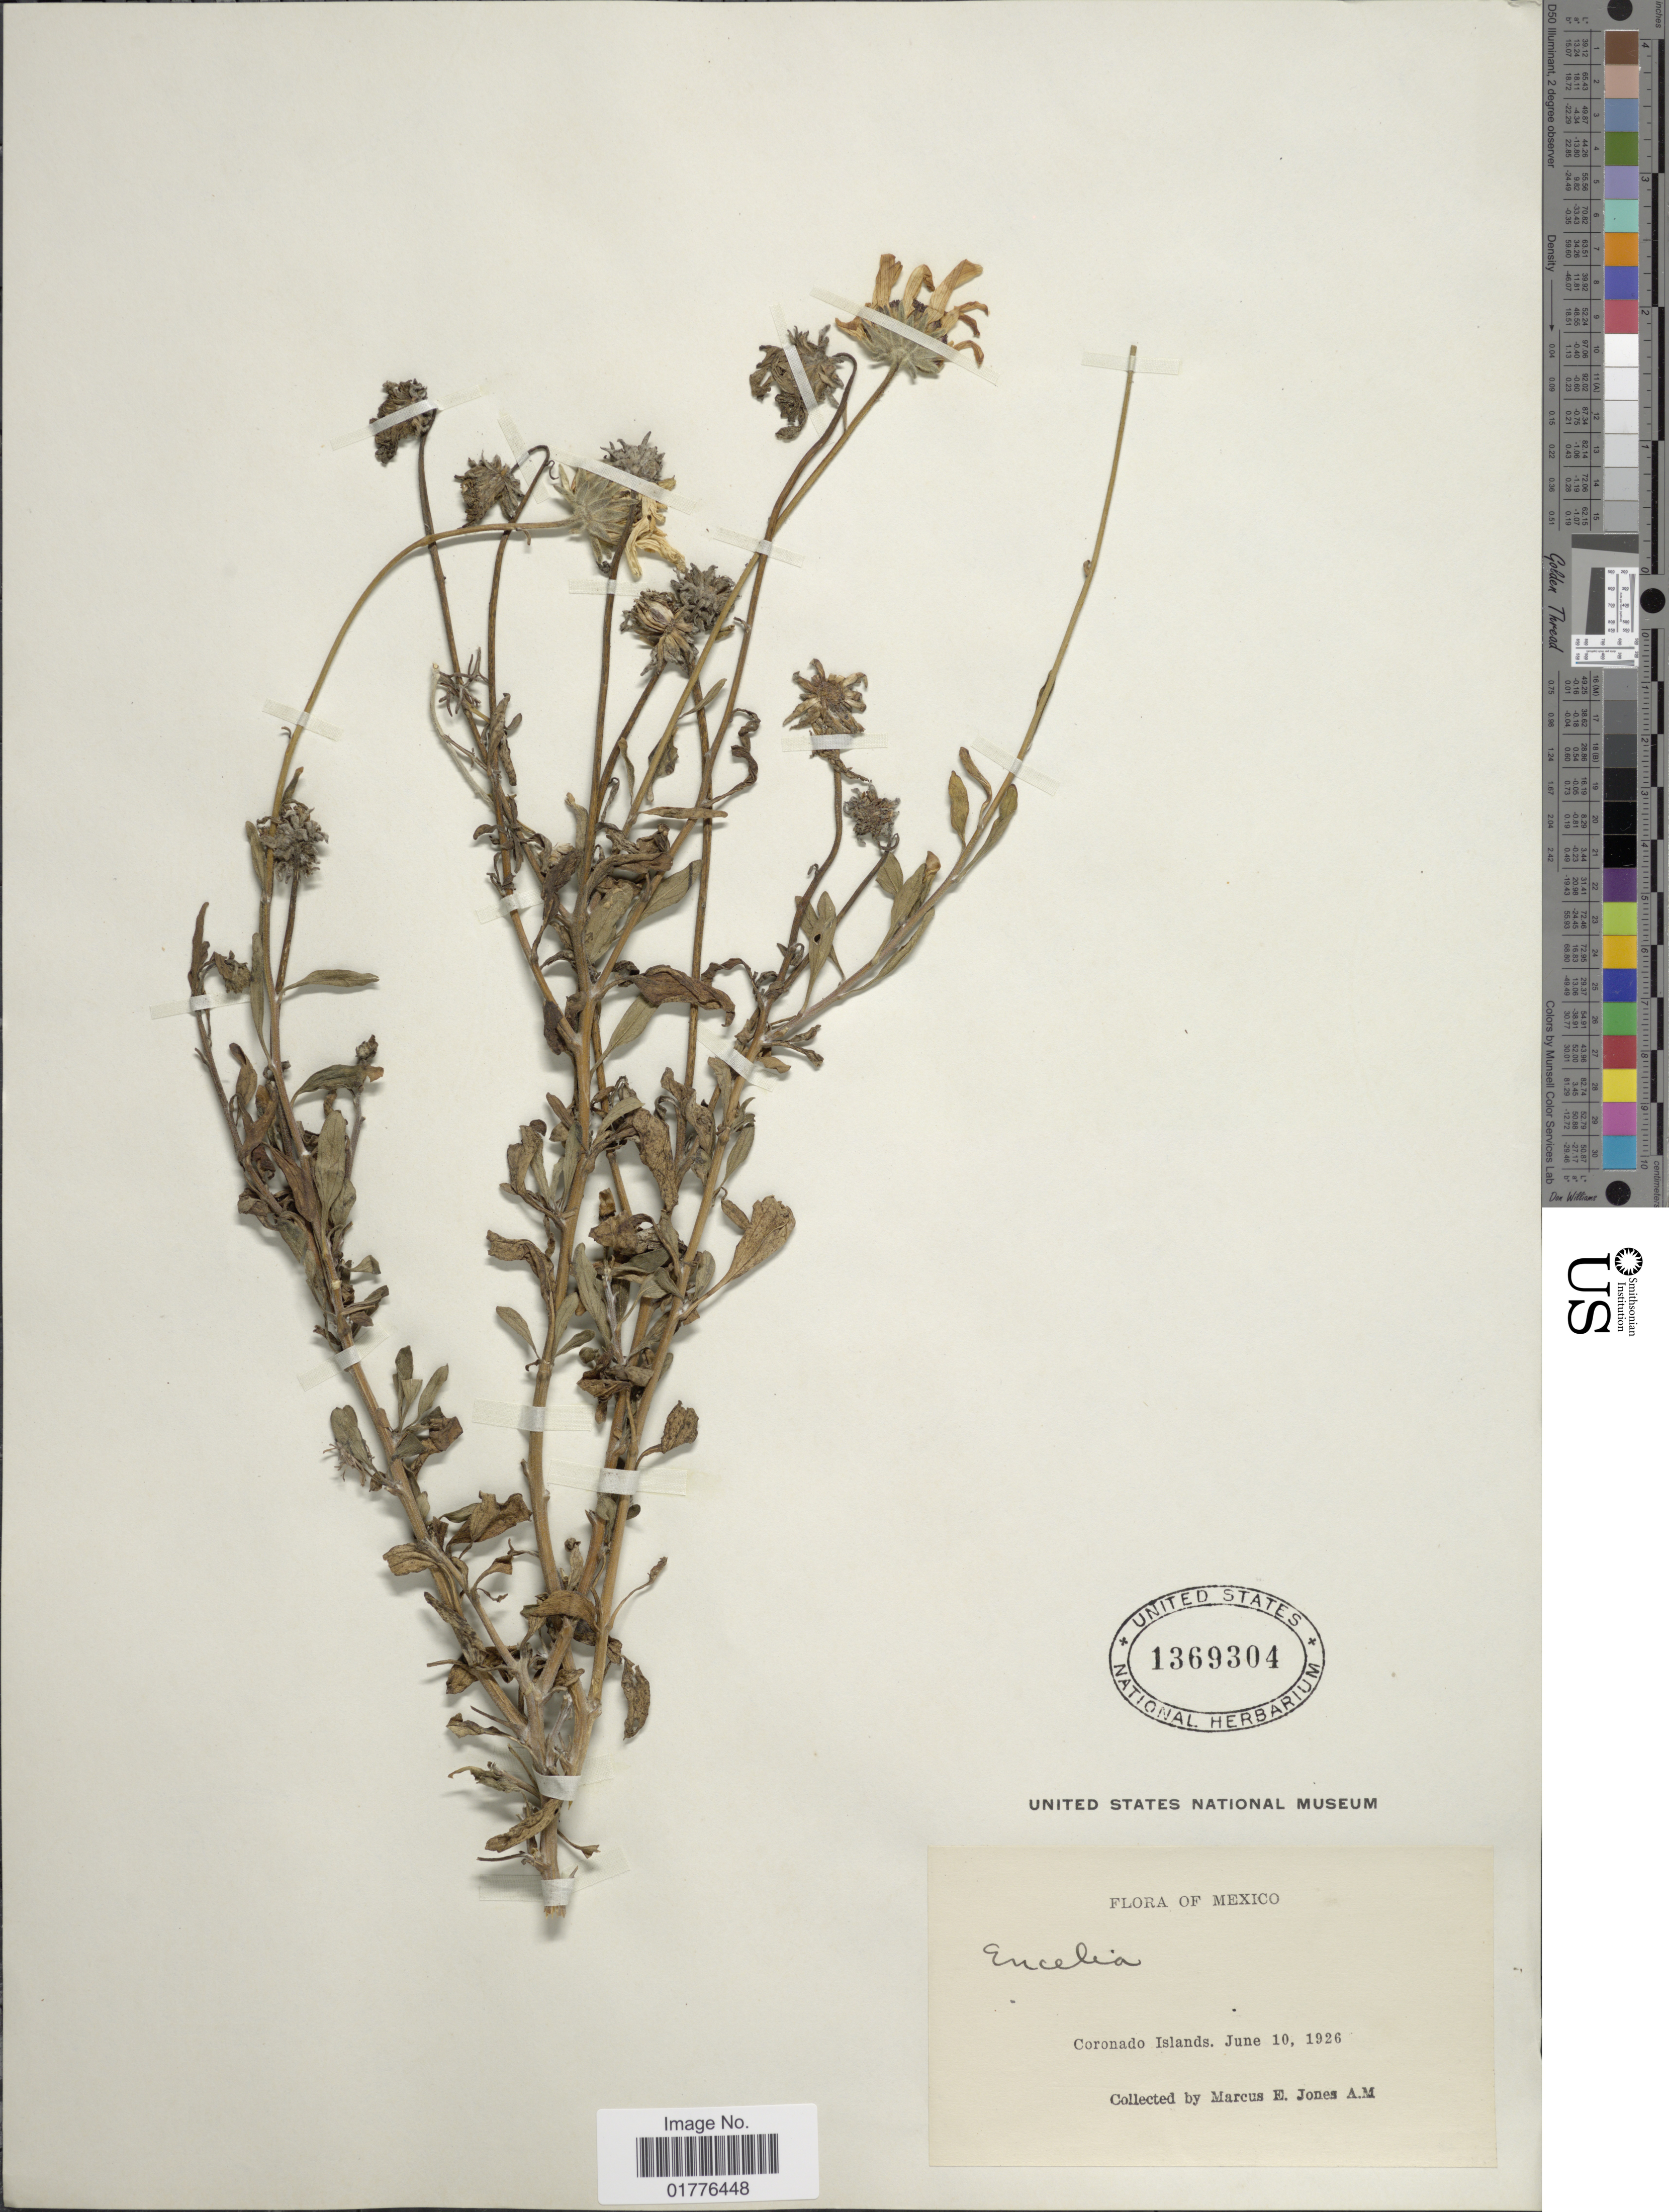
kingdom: Plantae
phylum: Tracheophyta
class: Magnoliopsida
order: Asterales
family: Asteraceae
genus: Encelia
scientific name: Encelia sp.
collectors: M. E. Jones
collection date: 1926-06-10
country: Mexico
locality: Coronado Islands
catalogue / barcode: US 1369304